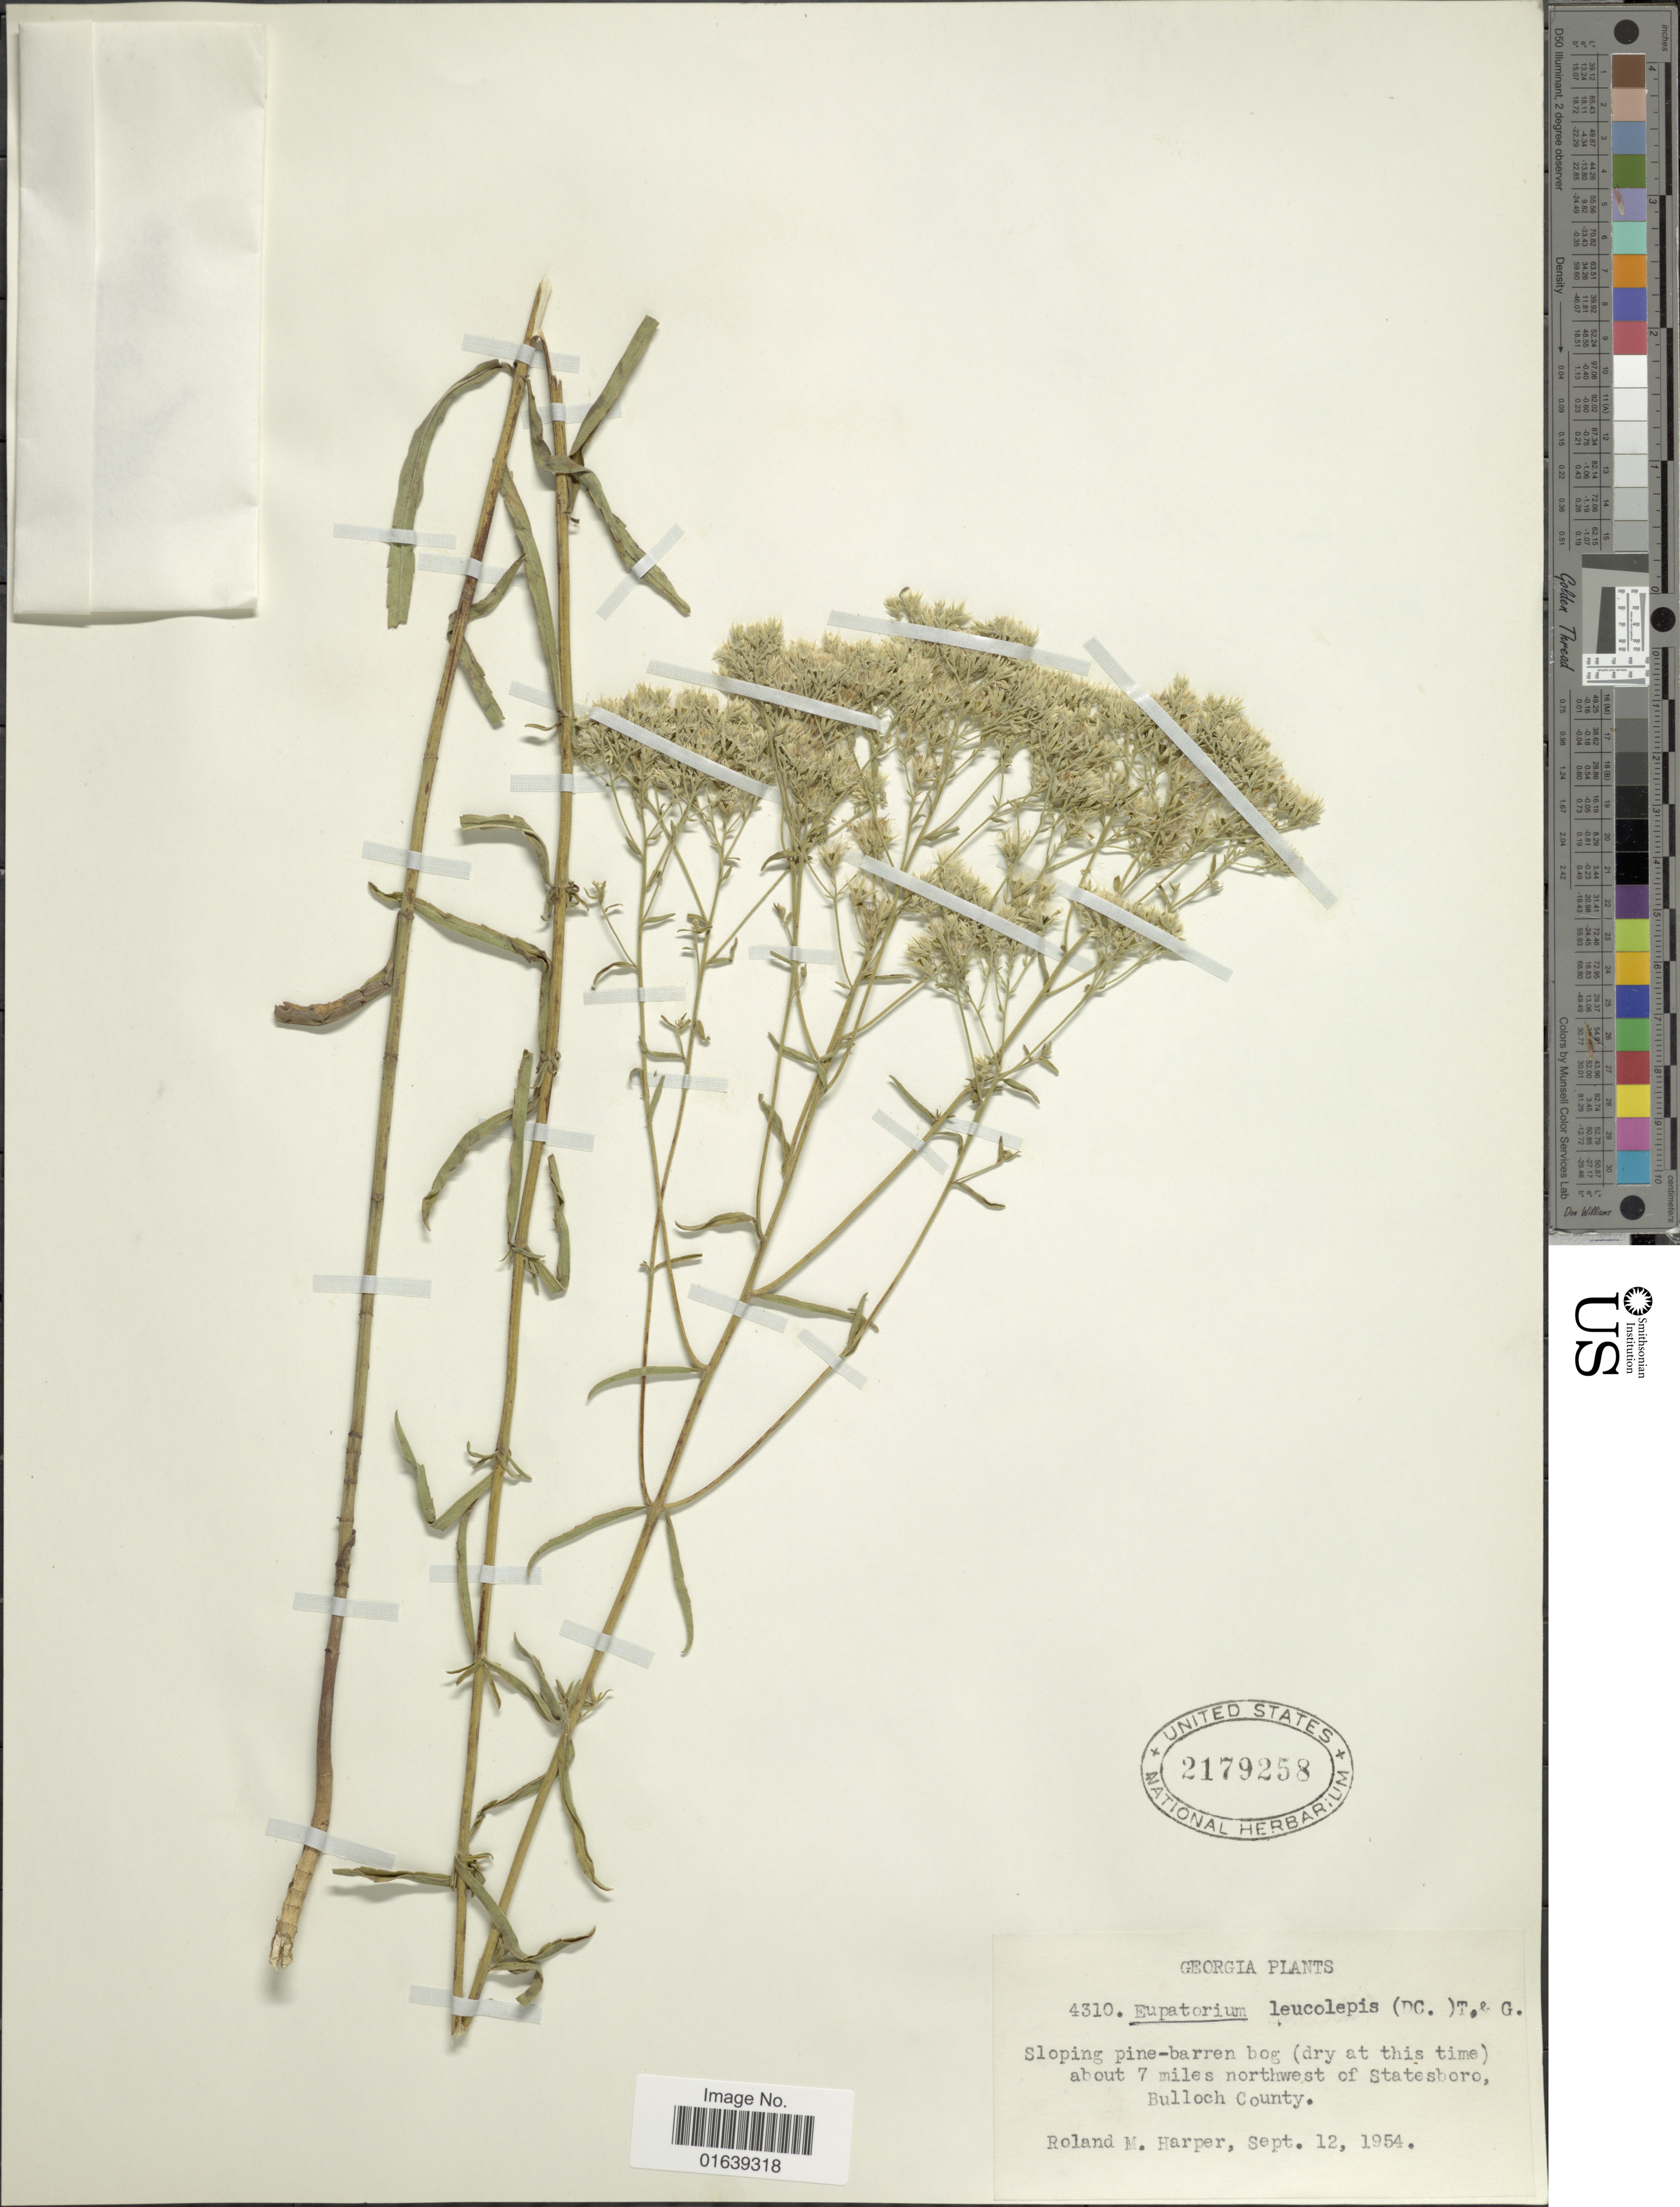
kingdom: Plantae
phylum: Tracheophyta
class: Magnoliopsida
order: Asterales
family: Asteraceae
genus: Eupatorium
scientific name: Eupatorium leucolepis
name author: (DC.) Torr. & A. Gray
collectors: R. M. Harper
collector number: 4310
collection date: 1954-09-12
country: United States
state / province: Georgia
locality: Georgia. Sloping pine-barren bog (dry at this time) about 7 miles northwest of Statersboro, Bulloch County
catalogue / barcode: US 2179258